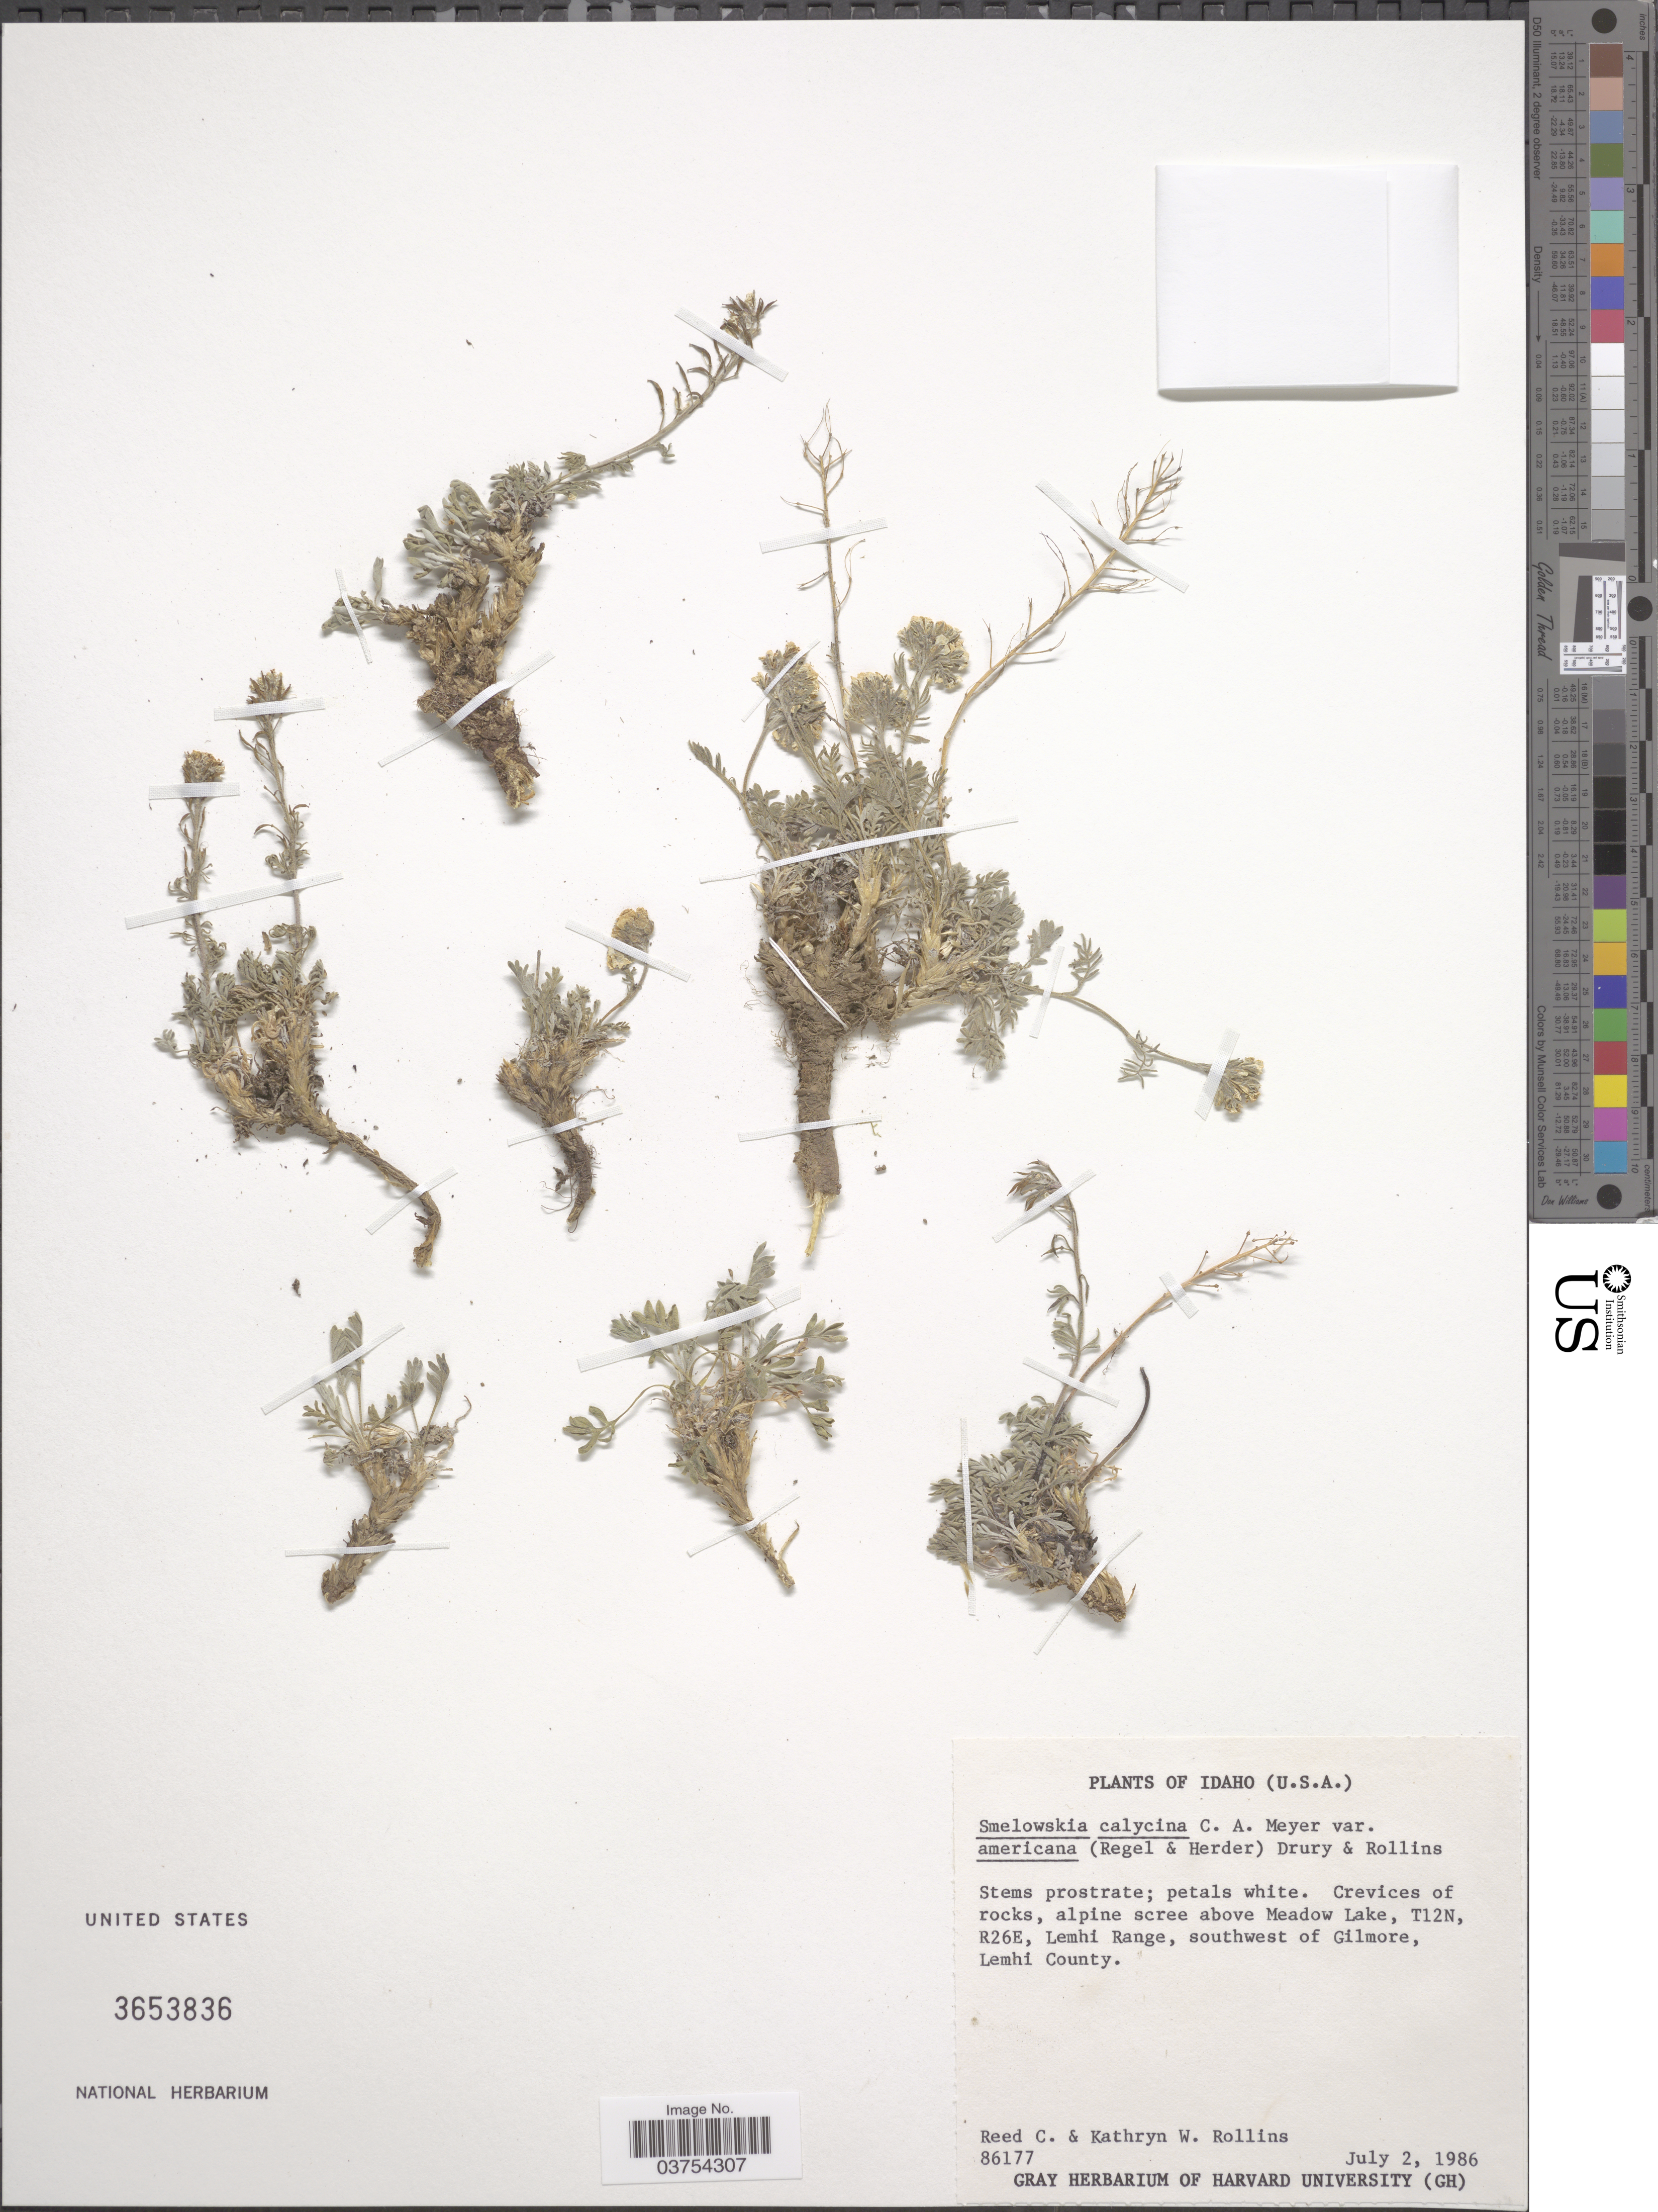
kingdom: Plantae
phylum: Tracheophyta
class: Magnoliopsida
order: Brassicales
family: Brassicaceae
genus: Smelowskia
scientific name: Smelowskia calycina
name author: (Stephan) C.A. Mey.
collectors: R. C. Rollins & K. W. Rollins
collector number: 86177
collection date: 1986-07-02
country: United States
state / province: Idaho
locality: Crevices of rock, alpine scree above Meadow Lake, T12N, R26E, Lemhi Range, southwest of Gilmore, Lehmi County.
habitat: crevices of rocks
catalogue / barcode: US 3653836